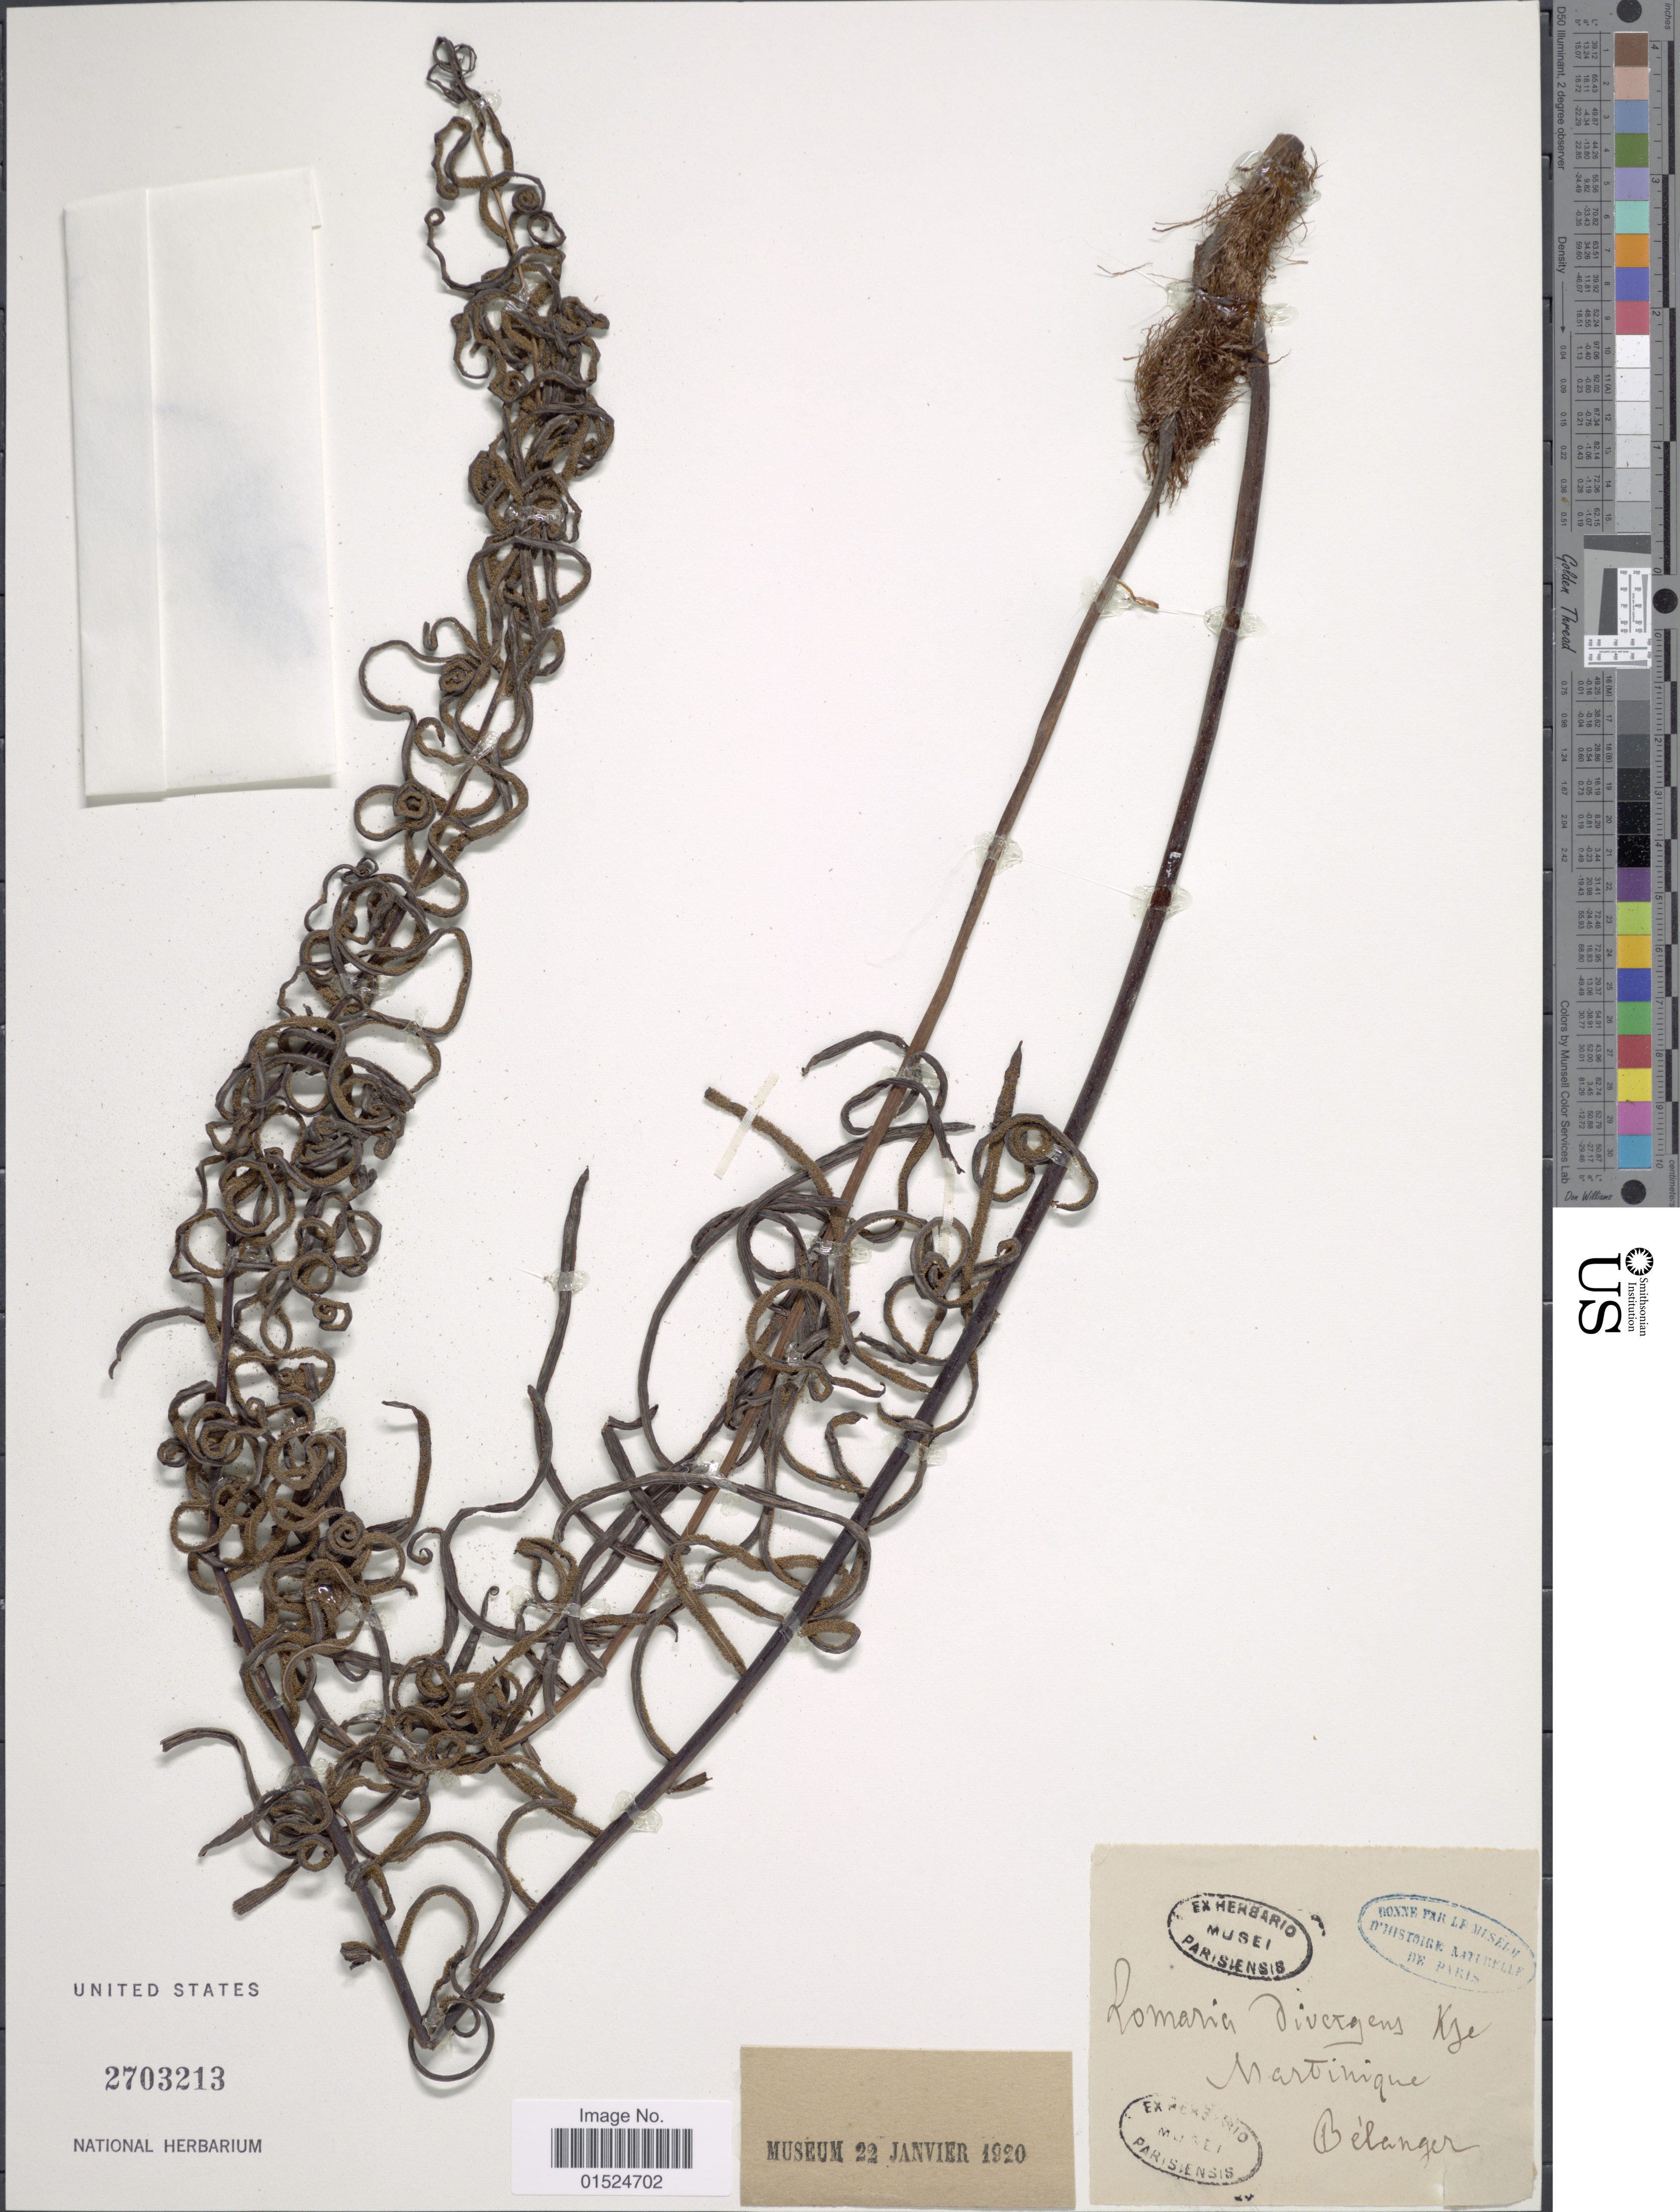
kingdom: Plantae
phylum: Tracheophyta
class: Polypodiopsida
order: Polypodiales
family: Blechnaceae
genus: Blechnum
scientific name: Blechnum divergens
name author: (Kunze) Mett.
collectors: Belanger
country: Martinique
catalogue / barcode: US 2703213